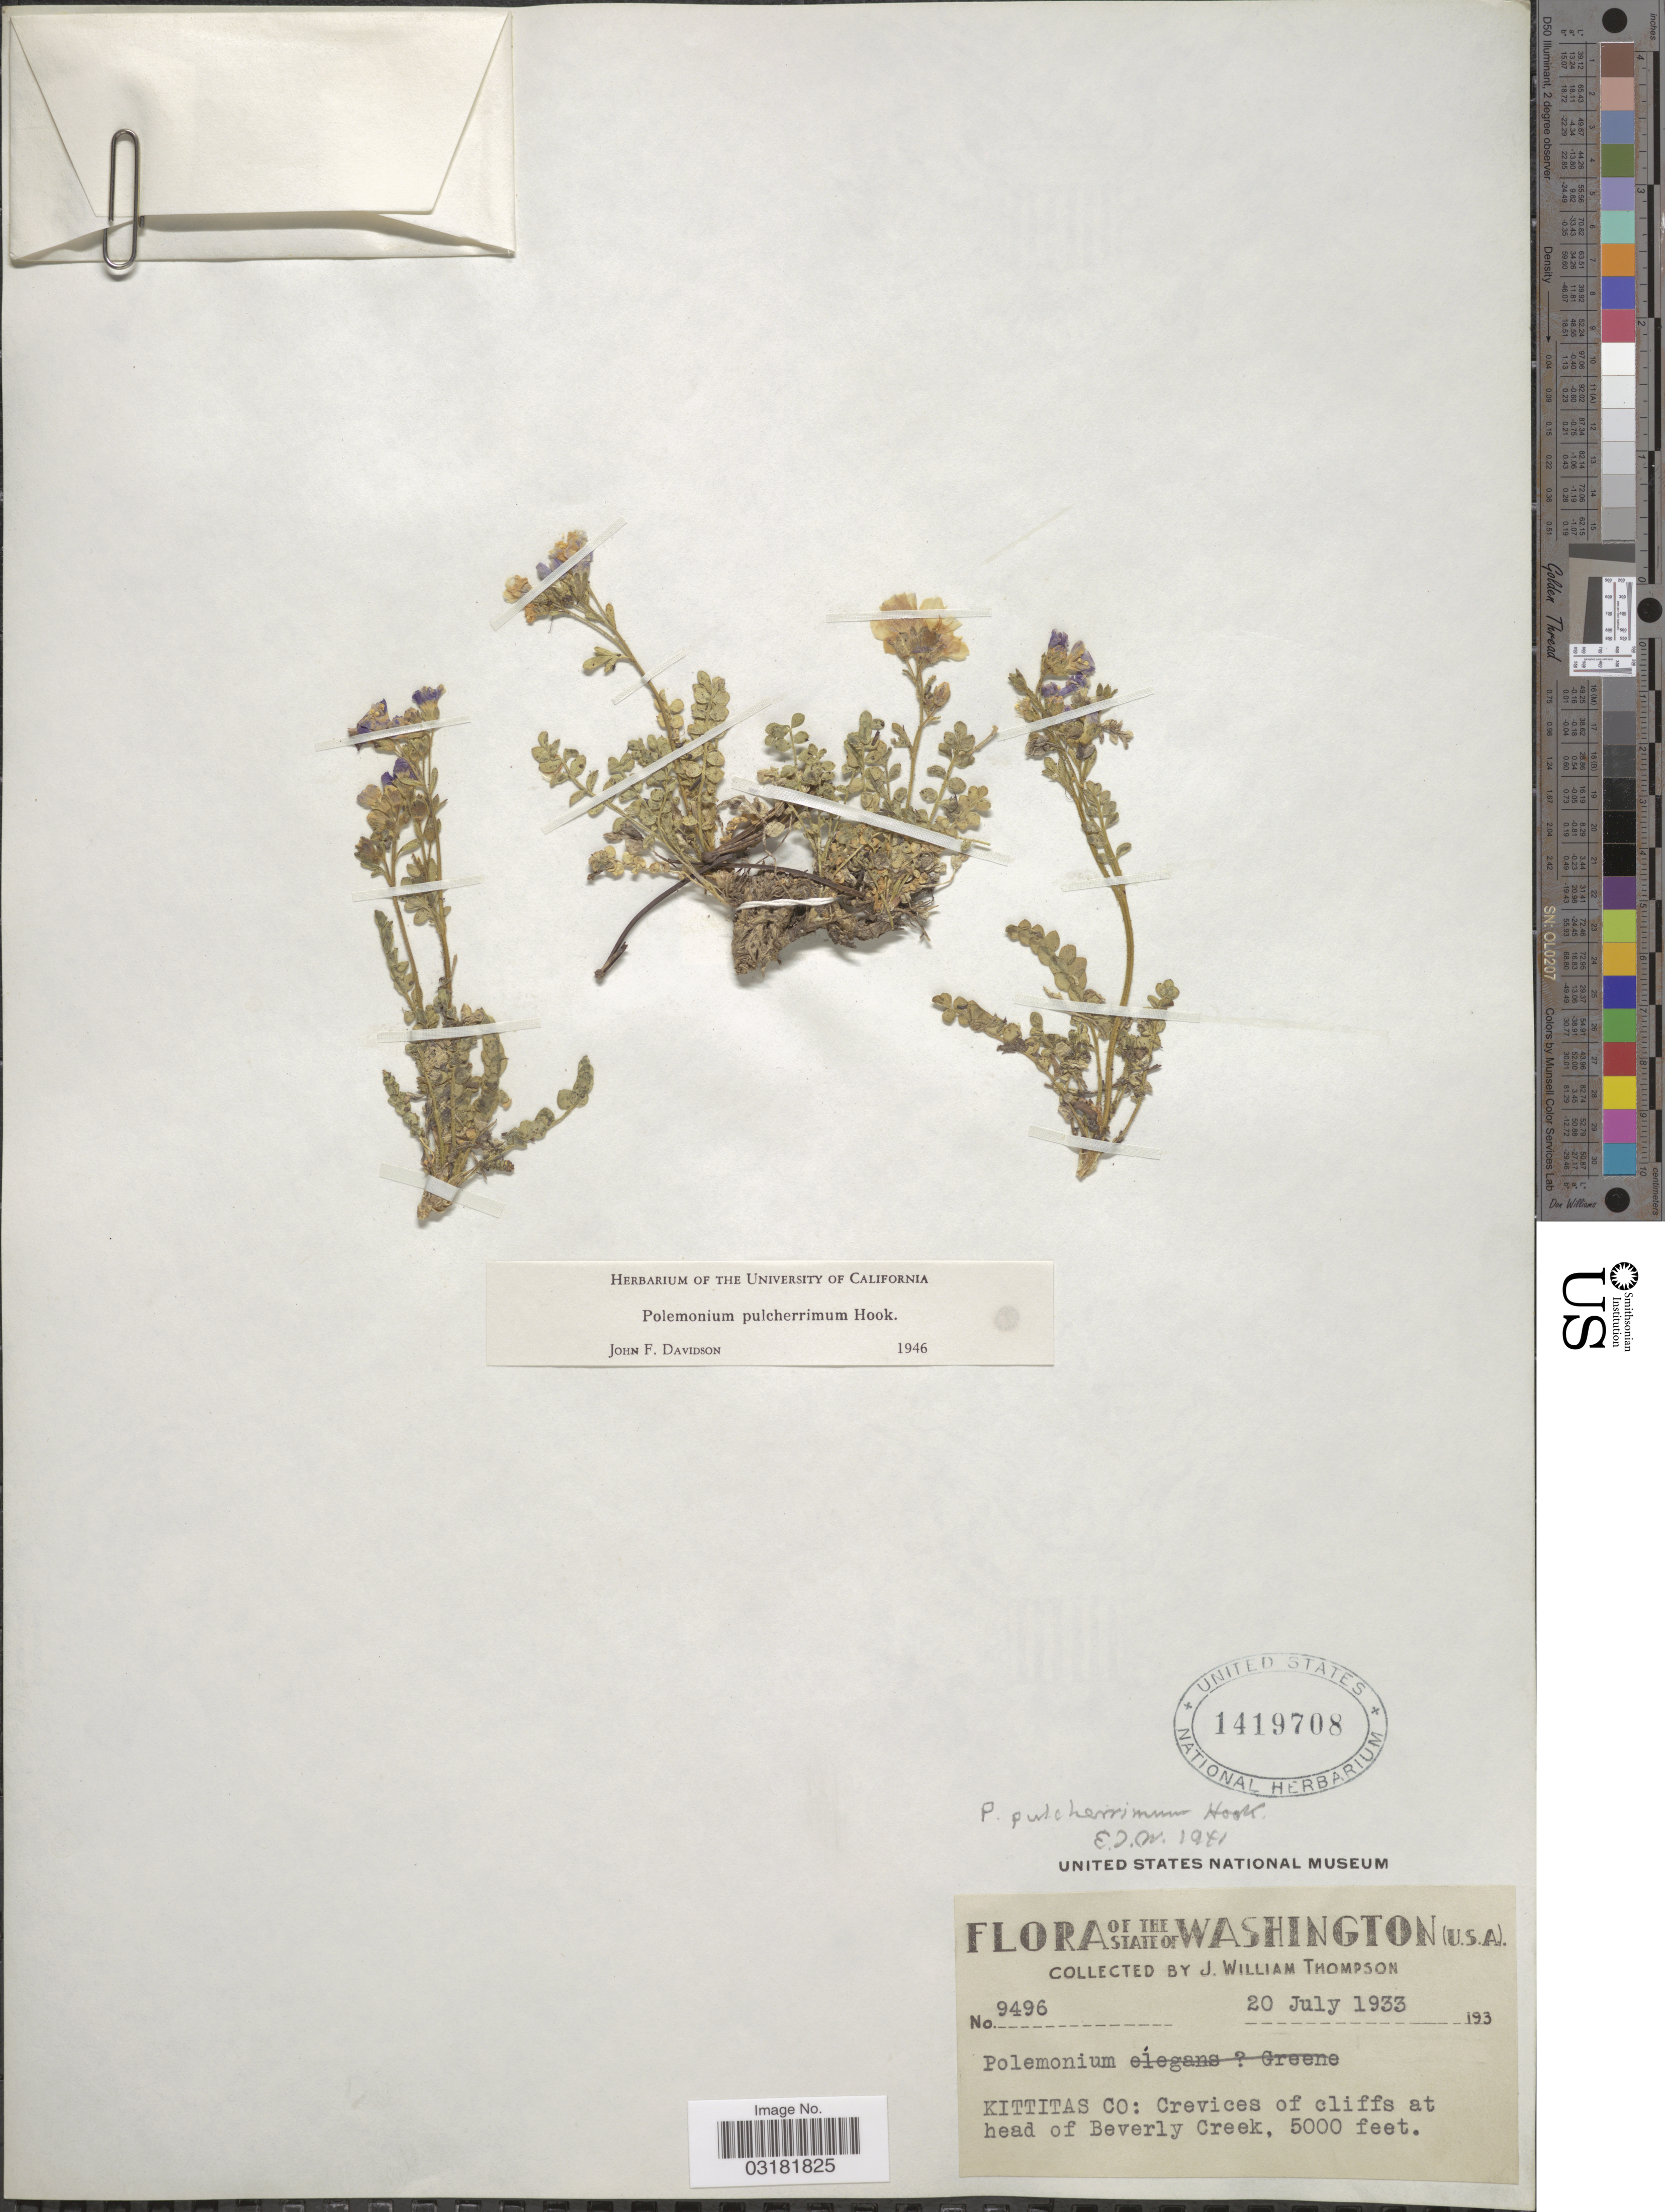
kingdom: Plantae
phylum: Tracheophyta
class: Magnoliopsida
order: Ericales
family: Polemoniaceae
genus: Polemonium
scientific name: Polemonium pulcherrimum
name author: Hook.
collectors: J. W. Thompson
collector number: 9496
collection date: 1933-07-20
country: United States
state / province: Washington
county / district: Kittitas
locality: Kittitas Co: Crevices of cliffs at head of Beverly Creek.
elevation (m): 1524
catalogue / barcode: US 1419708